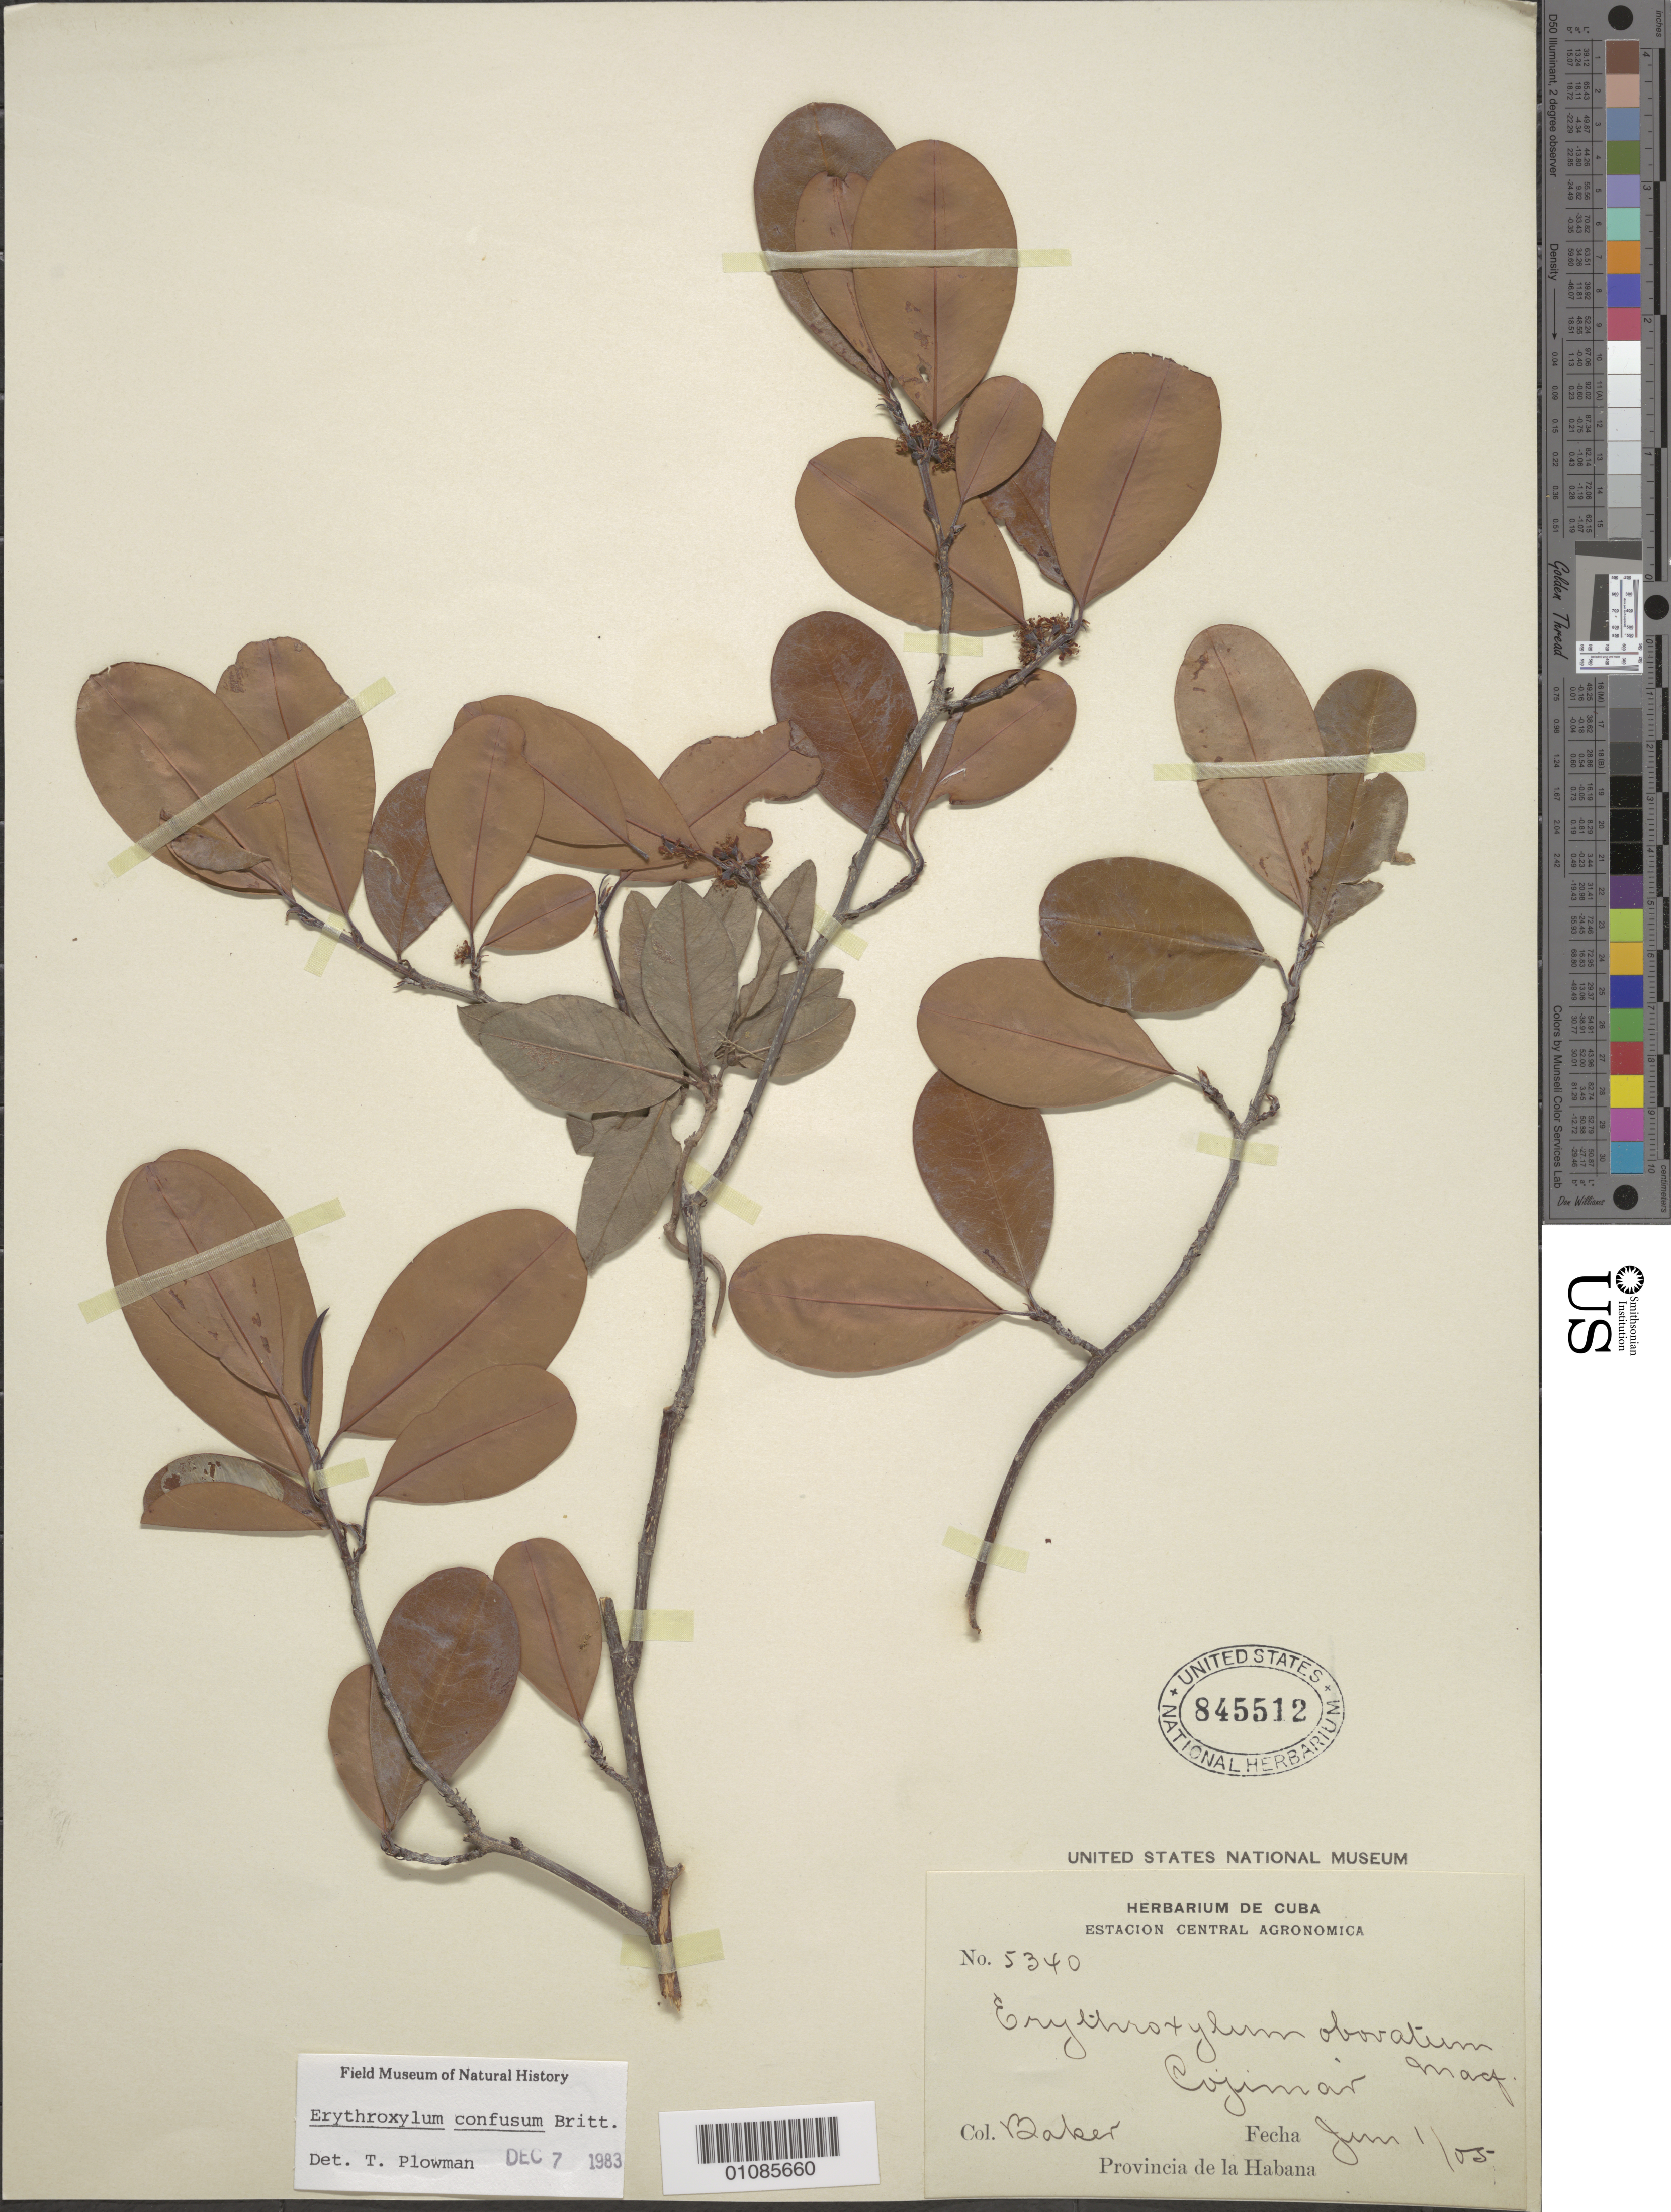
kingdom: Plantae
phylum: Tracheophyta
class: Magnoliopsida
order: Malpighiales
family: Erythroxylaceae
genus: Erythroxylum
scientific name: Erythroxylum confusum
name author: Britton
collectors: -. Maillefer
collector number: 5340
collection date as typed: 01 Jun 1905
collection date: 1905-06-01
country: Cuba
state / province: La Habana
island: Cuba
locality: La Habana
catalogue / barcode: US 845512